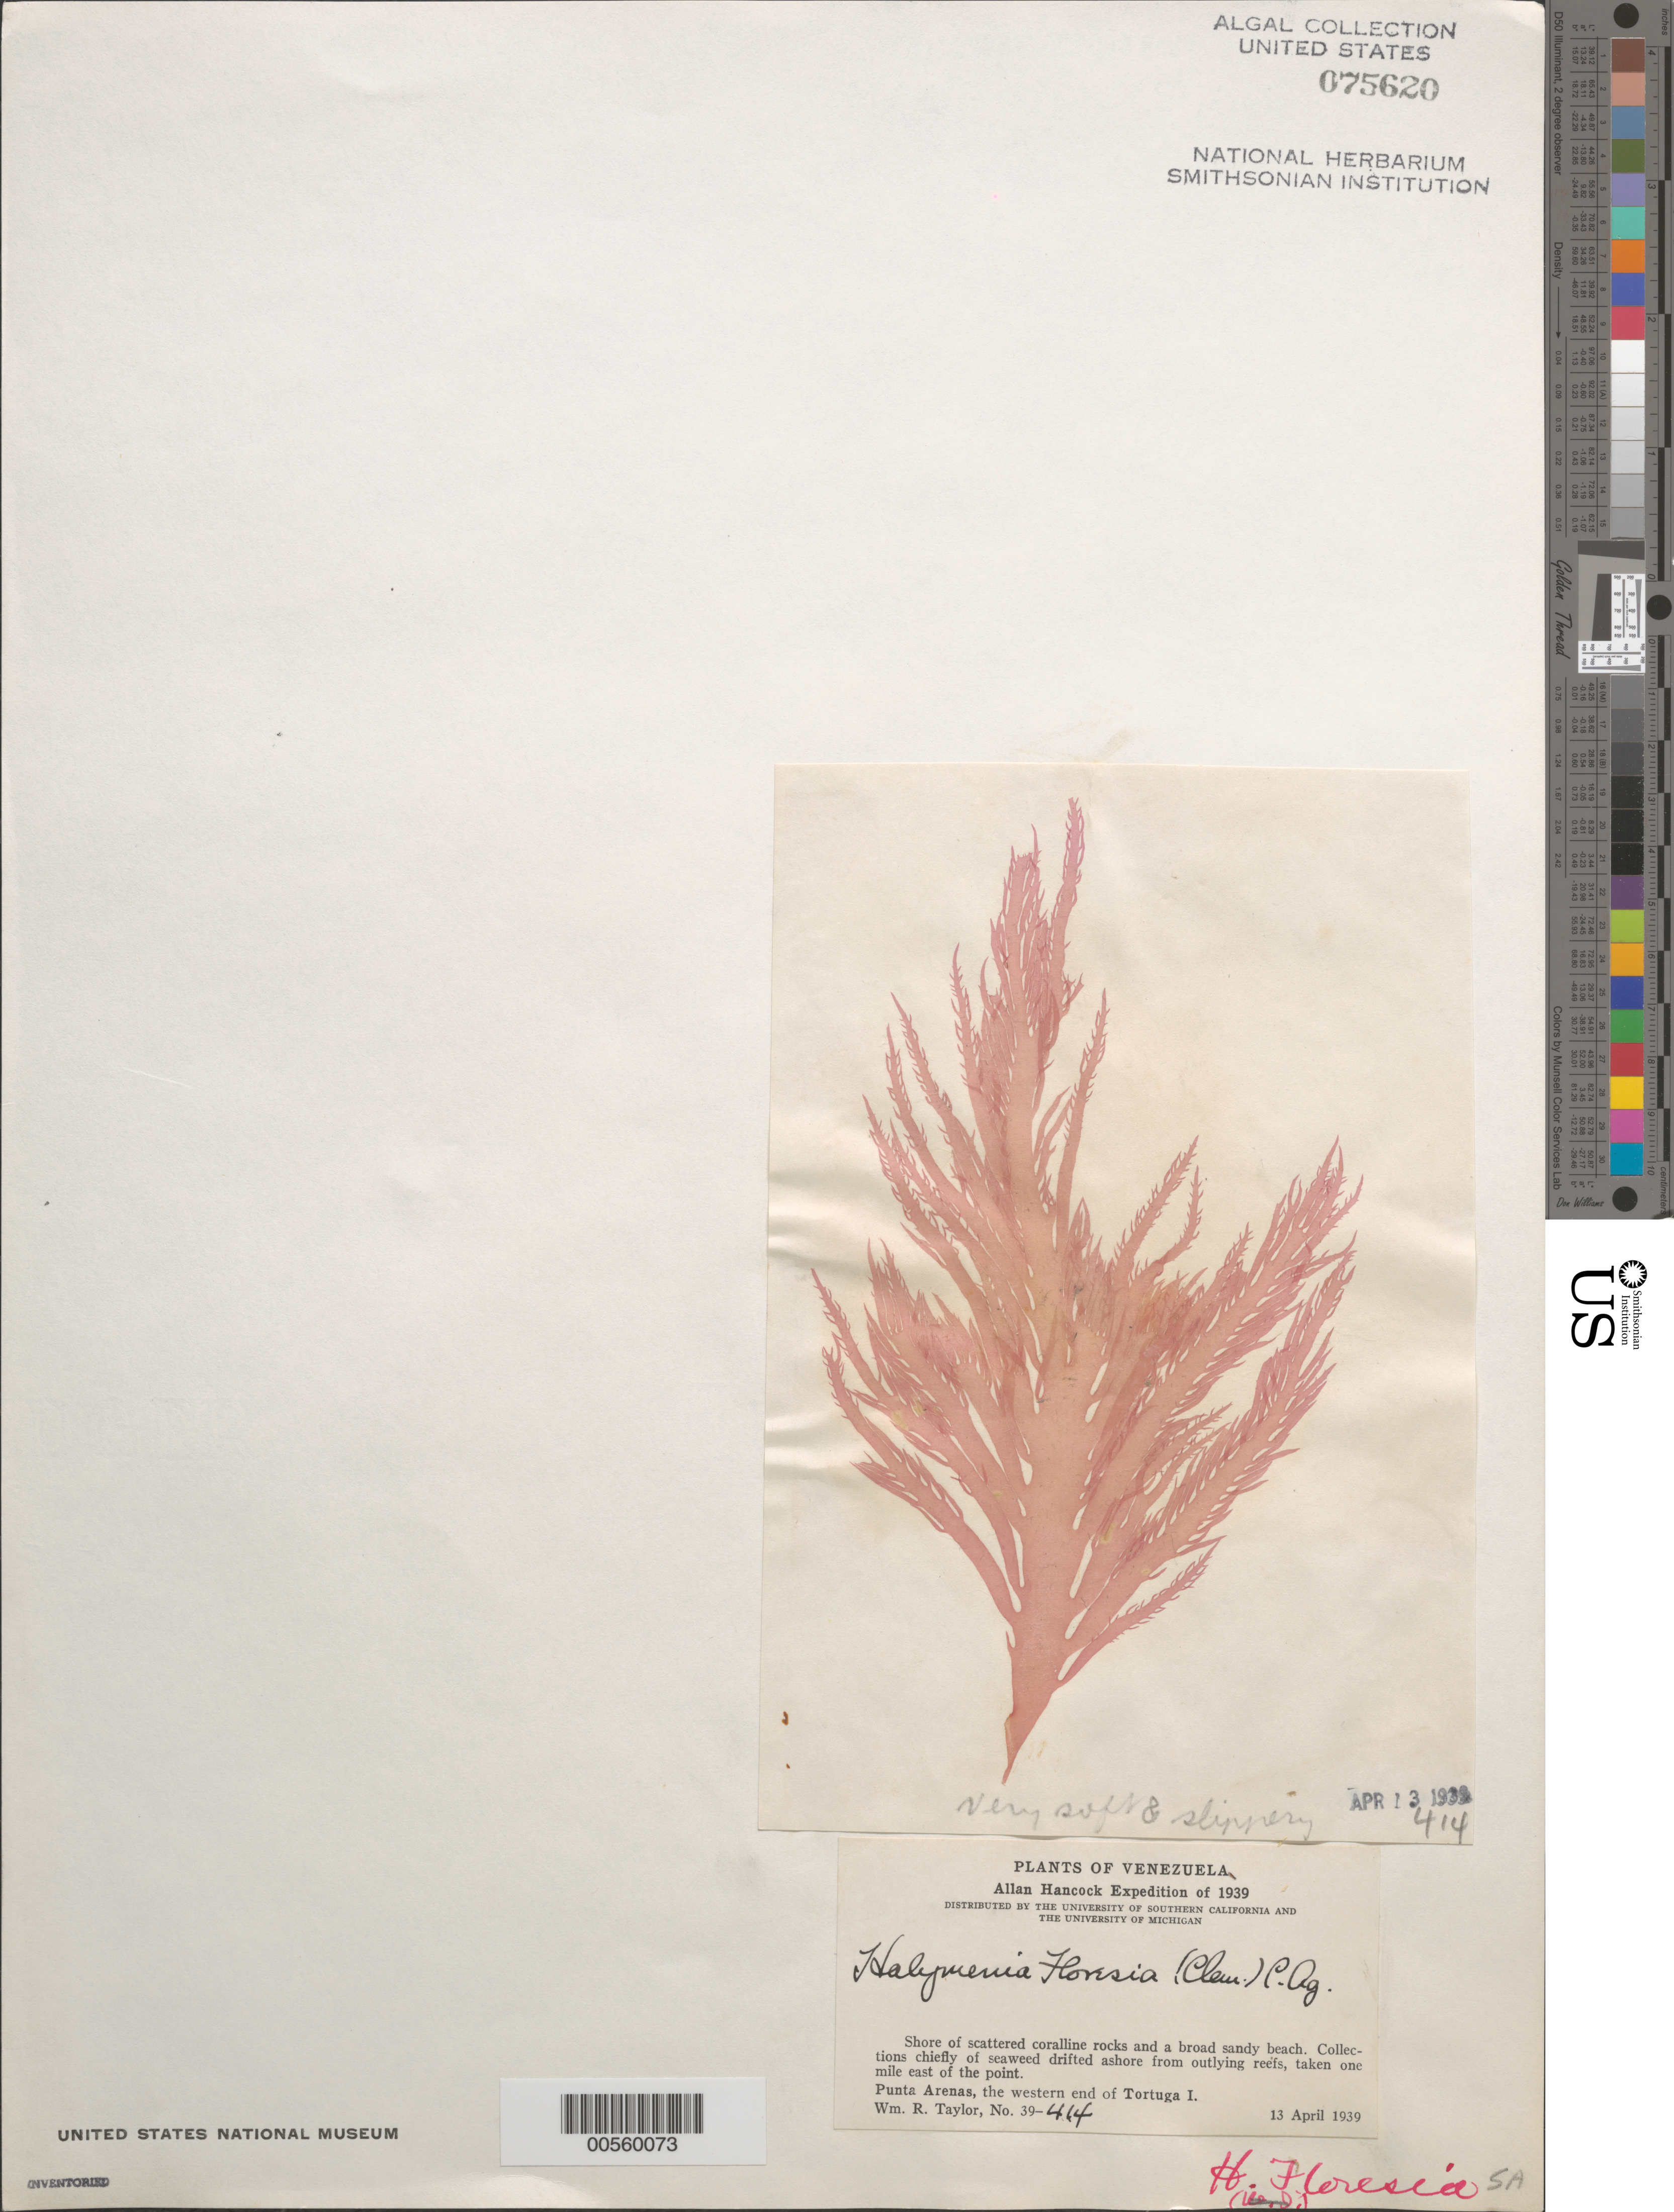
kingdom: Plantae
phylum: Rhodophyta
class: Florideophyceae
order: Halymeniales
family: Halymeniaceae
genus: Halymenia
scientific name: Halymenia floresii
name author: (Clemente) C. Agardh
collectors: W. R. Taylor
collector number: WRT 39-414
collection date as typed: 13 Apr 1939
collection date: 1939-04-13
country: Venezuela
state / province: Dependencias Federales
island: Isla La Tortuga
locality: East of Punta Arenas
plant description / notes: Allan Hancock Expedition of 1939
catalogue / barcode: US 75620